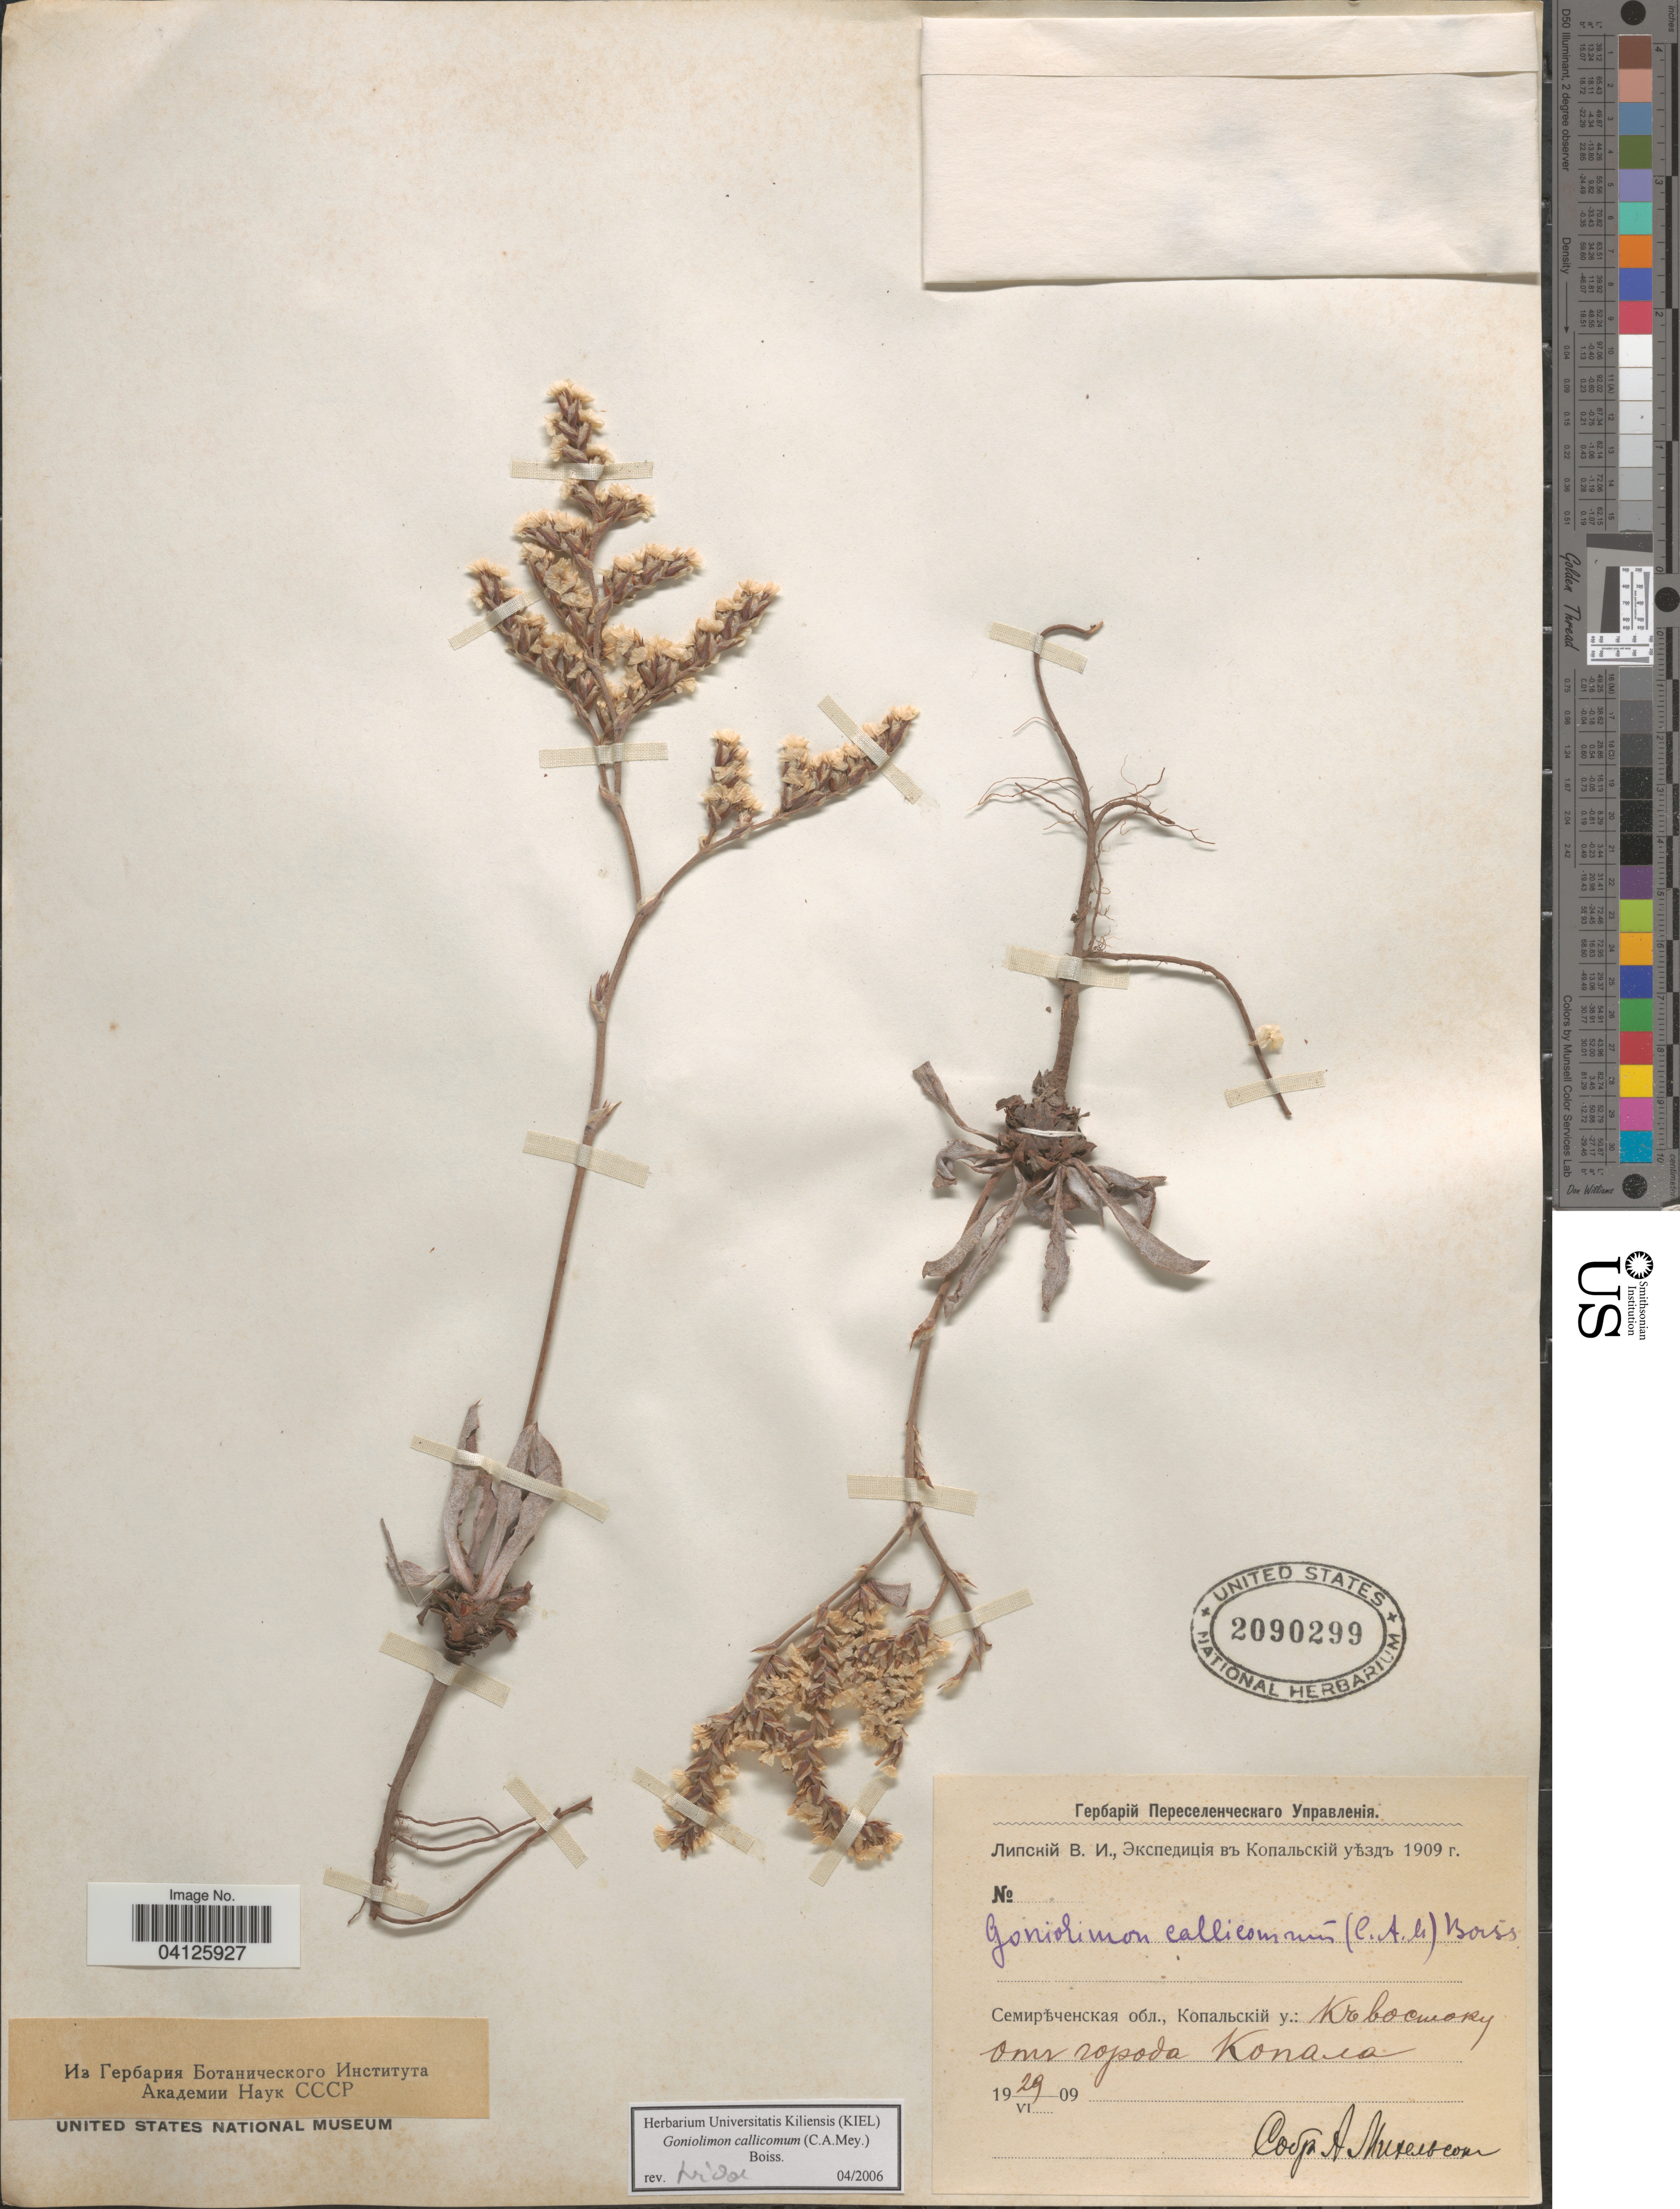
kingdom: Plantae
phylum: Tracheophyta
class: Magnoliopsida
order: Caryophyllales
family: Plumbaginaceae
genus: Goniolimon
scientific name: Goniolimon callicomum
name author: (C.A. Mey.) Boiss.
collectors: A. Michelson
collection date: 1909-06-29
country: Kazakhstan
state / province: Almaty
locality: East of Qapal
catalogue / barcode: US 2090299